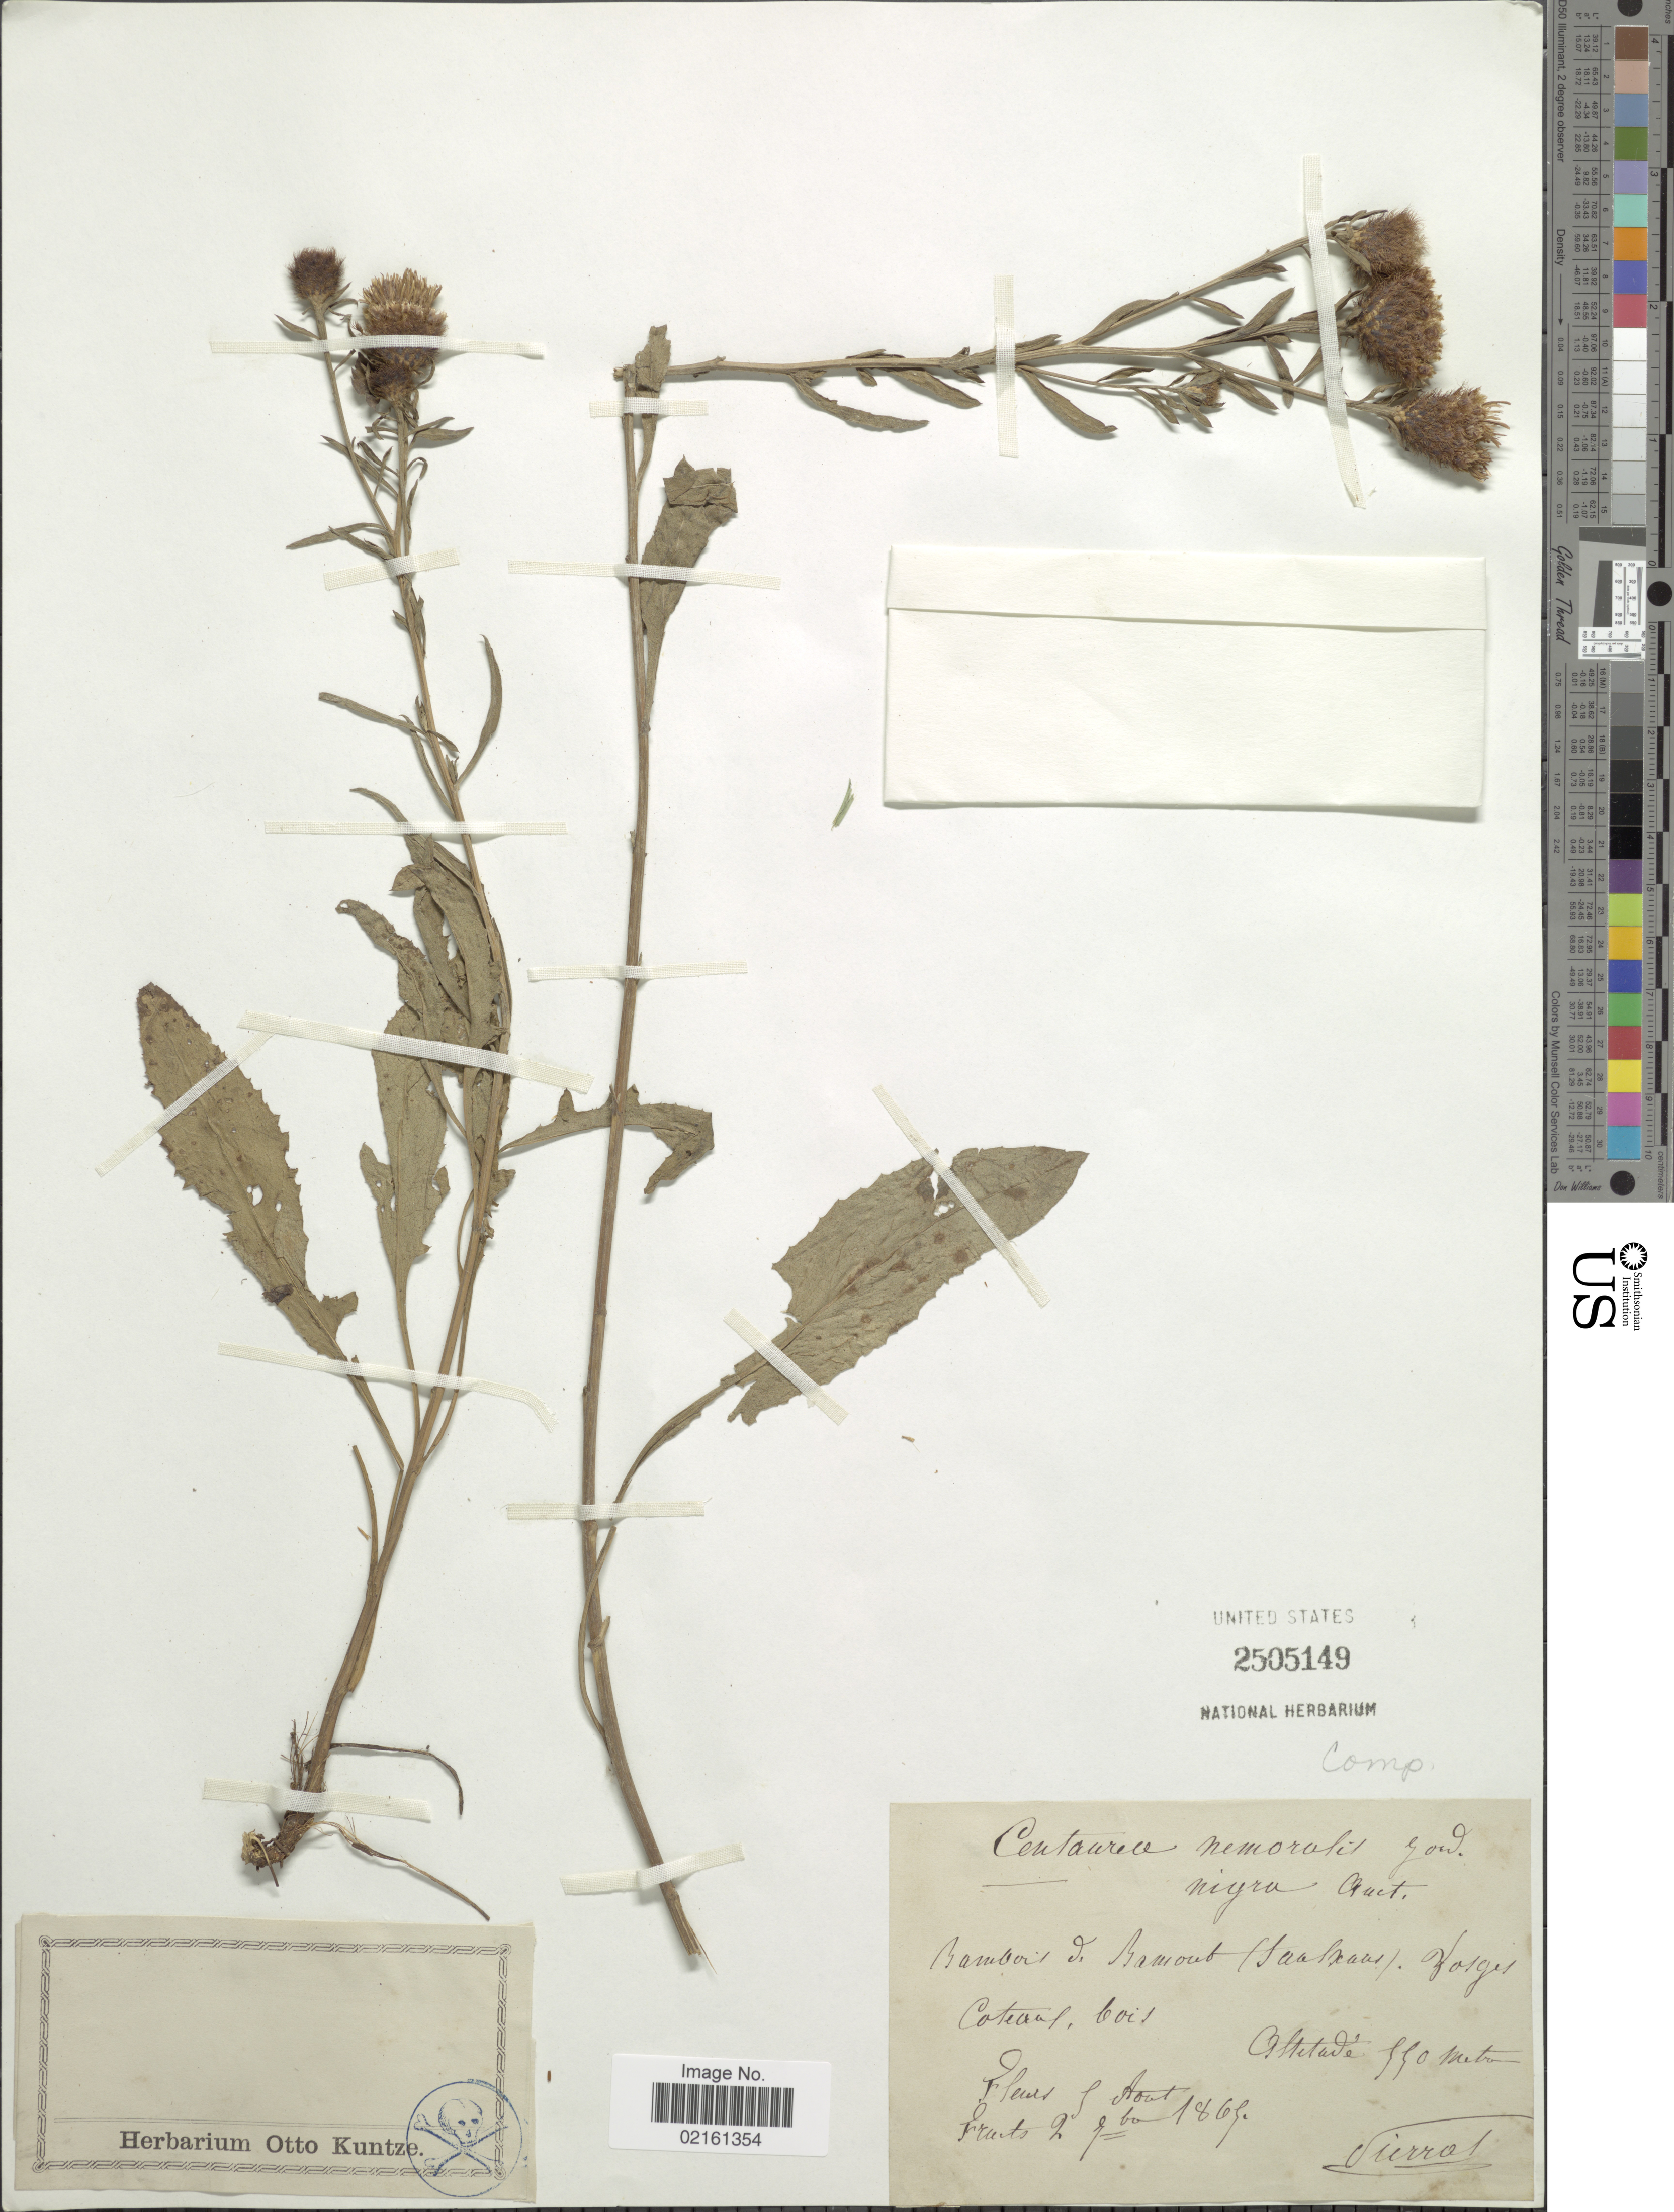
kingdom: Plantae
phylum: Tracheophyta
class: Magnoliopsida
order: Asterales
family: Asteraceae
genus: Centaurea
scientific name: Centaurea nemoralis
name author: Jord.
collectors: Vierrol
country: France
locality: Rambois de Ramout (saalscaas), Vosges, Cateaal [interpreted]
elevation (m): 550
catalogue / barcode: US 2505149